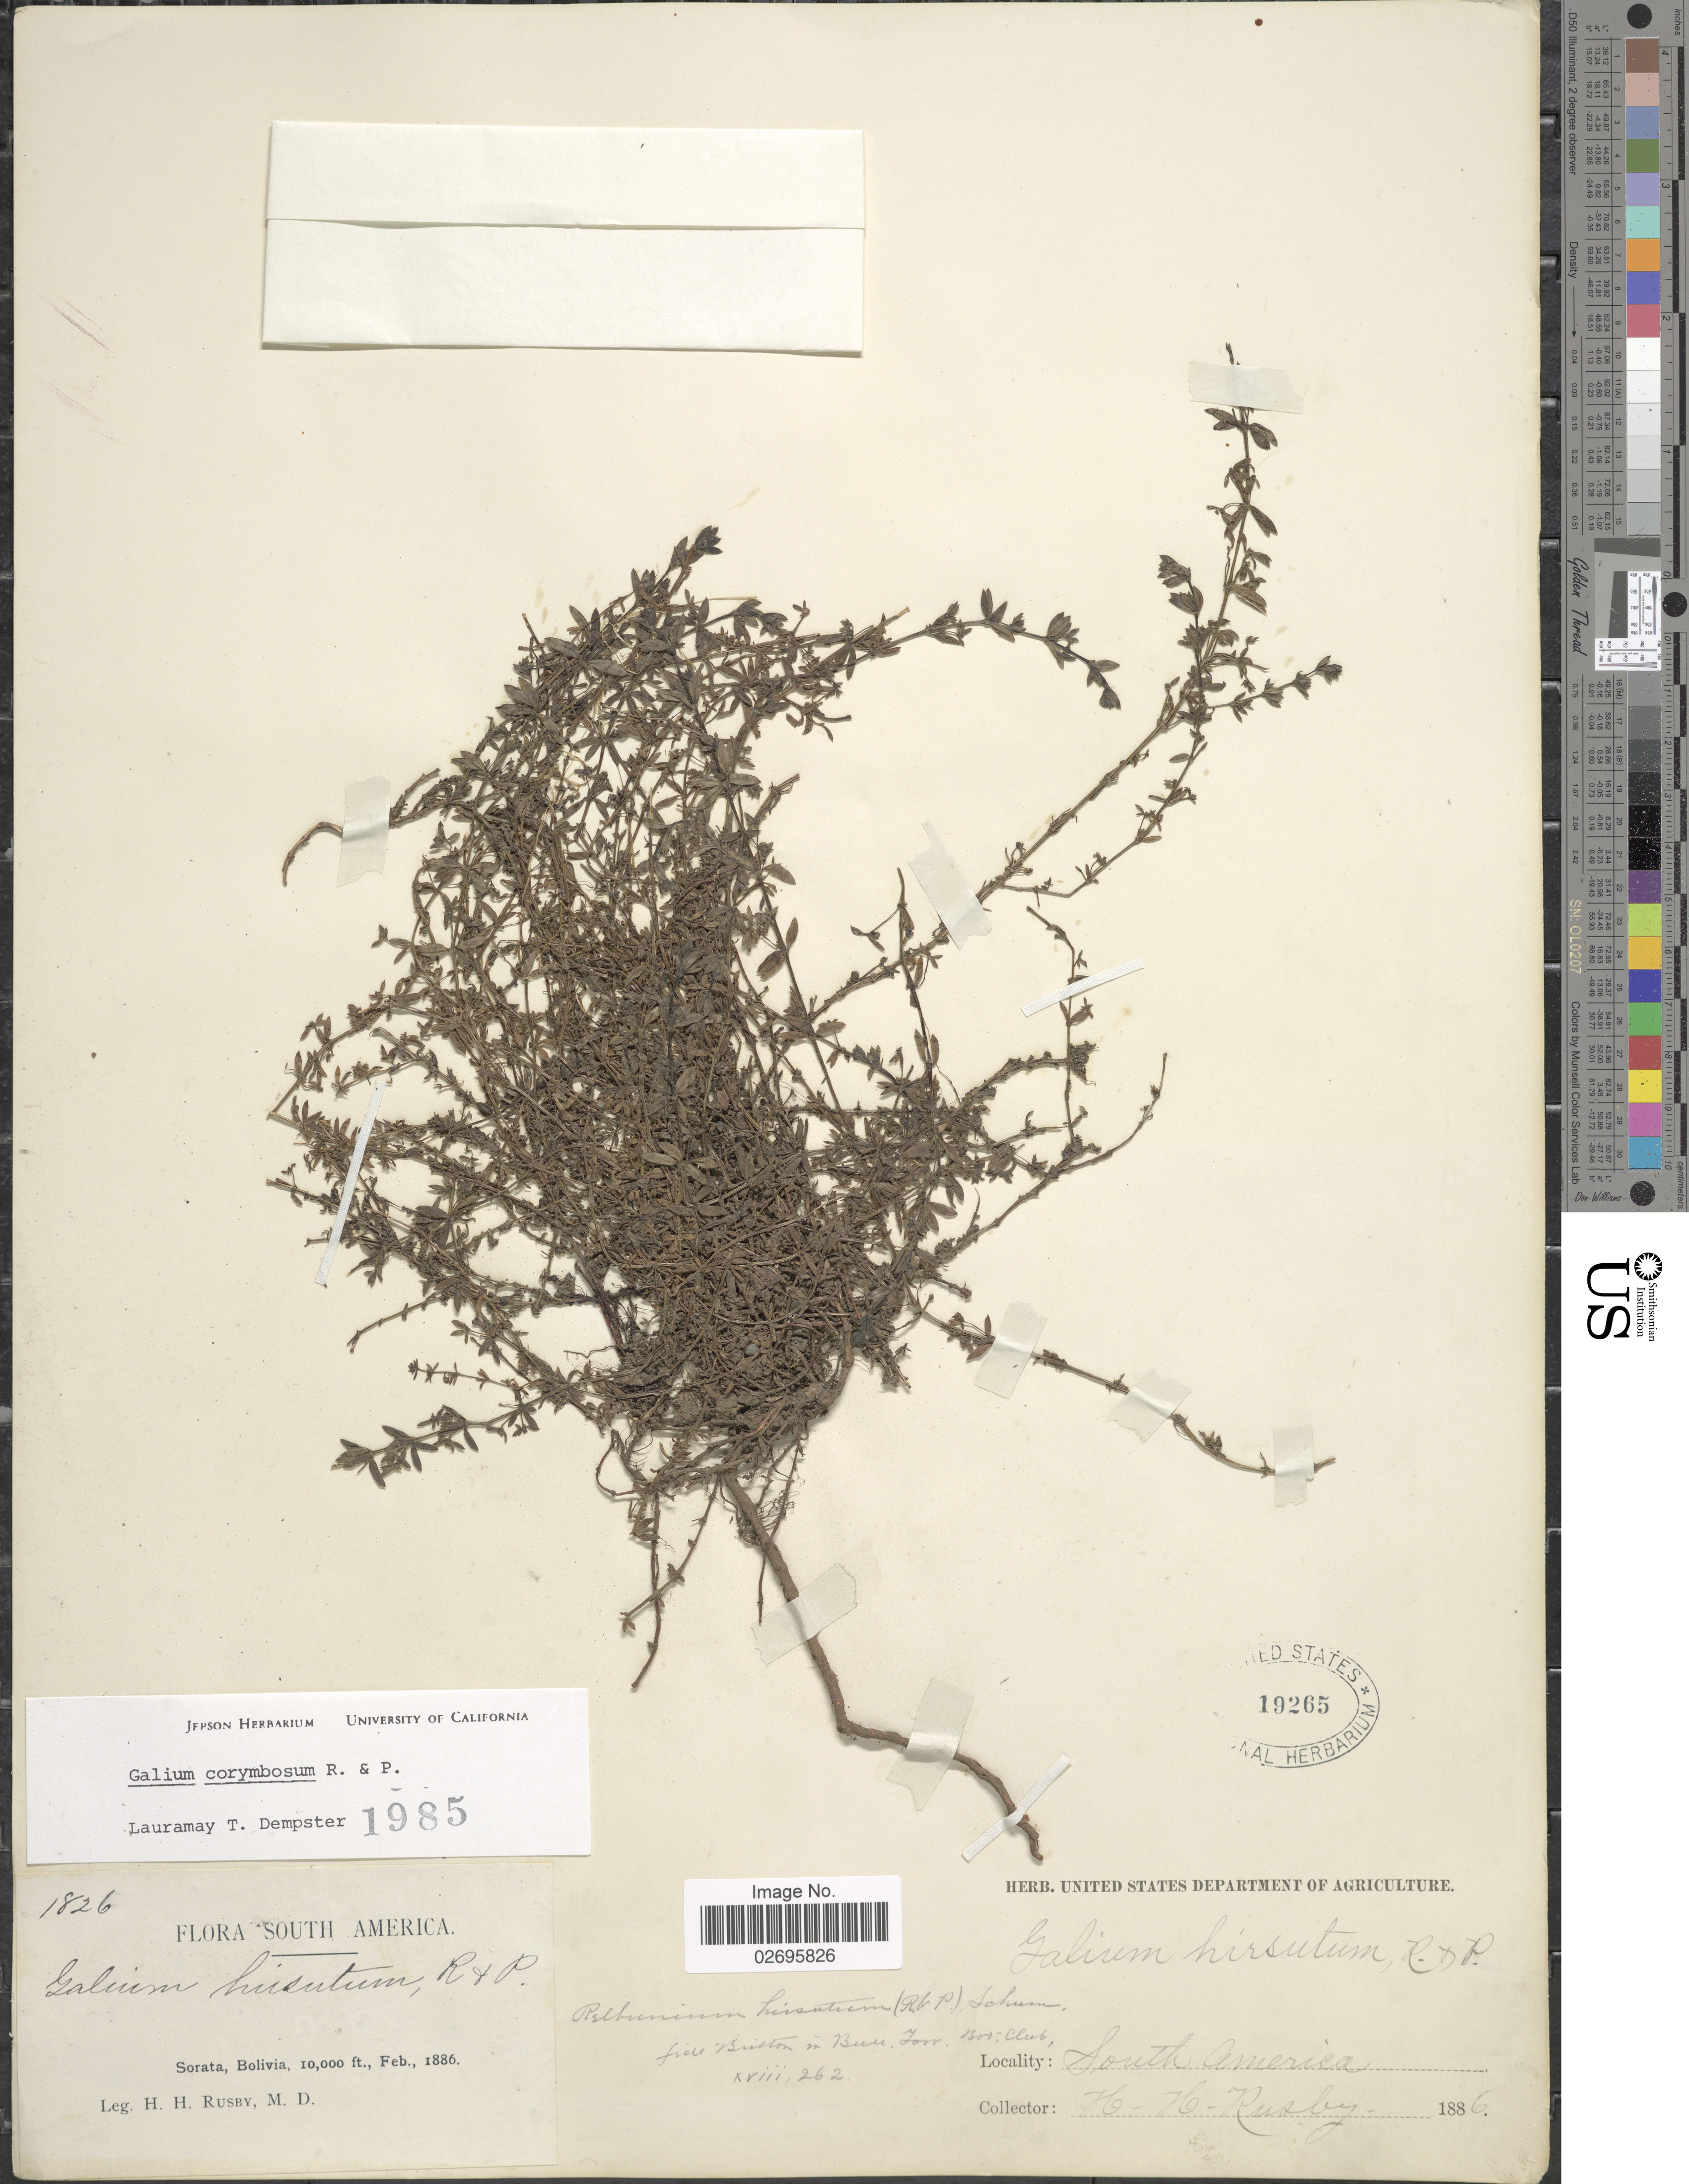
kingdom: Plantae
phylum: Tracheophyta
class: Magnoliopsida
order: Gentianales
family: Rubiaceae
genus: Galium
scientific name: Galium corymbosum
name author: Ruiz & Pav.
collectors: H. H. Rusby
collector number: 1826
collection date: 1886-02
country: Bolivia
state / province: La Páz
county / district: Larecaja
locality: Sorata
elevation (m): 3048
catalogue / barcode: US 19265